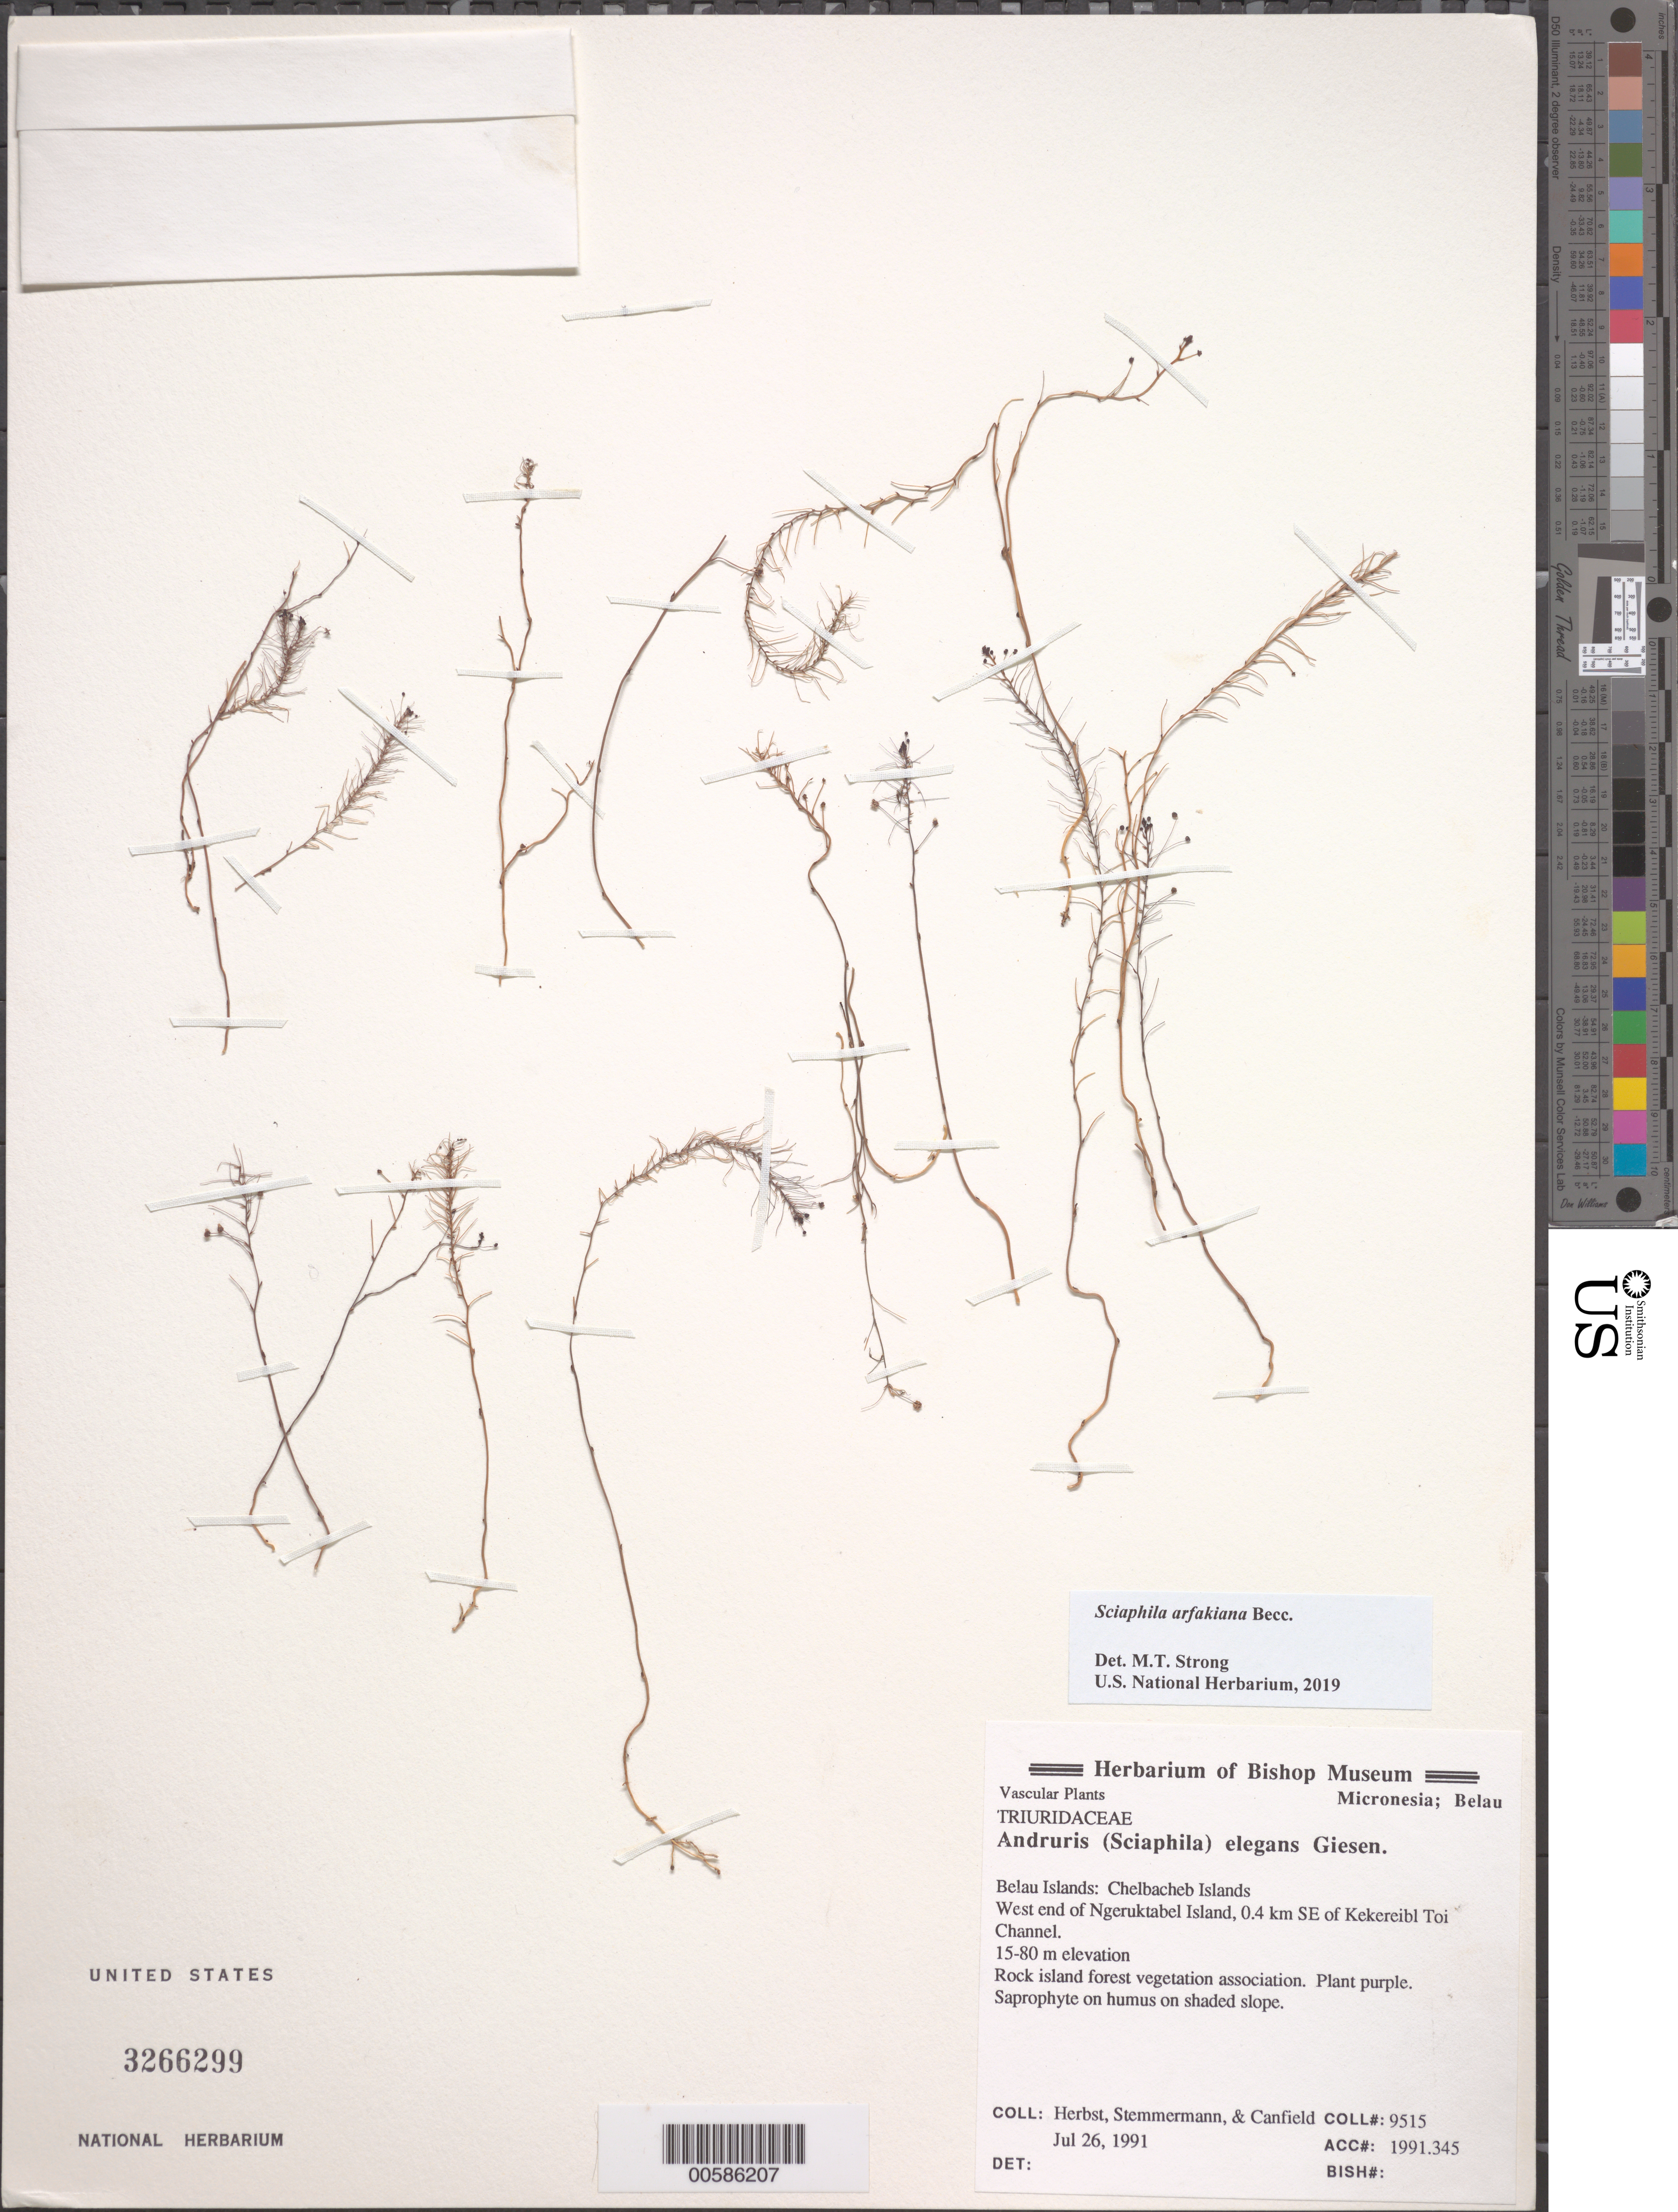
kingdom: Plantae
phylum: Tracheophyta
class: Liliopsida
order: Pandanales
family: Triuridaceae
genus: Sciaphila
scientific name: Sciaphila arfakiana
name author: Becc.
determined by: Strong, Mark T., (BOT), Smithsonian Institution - National Museum of Natural History (UNITED STATES)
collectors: -. Herbst, -. Stemmermann & -. Canfield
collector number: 9515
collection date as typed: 26 Jul 1991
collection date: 1991-07-26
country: Palau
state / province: Koror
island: Ngeruktabel (Urukthapel)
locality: Belau islands, chelbacheb islands, w end of ngeruktable island [= urukthapel i.], se kekereibl toi channel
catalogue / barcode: US 3266299